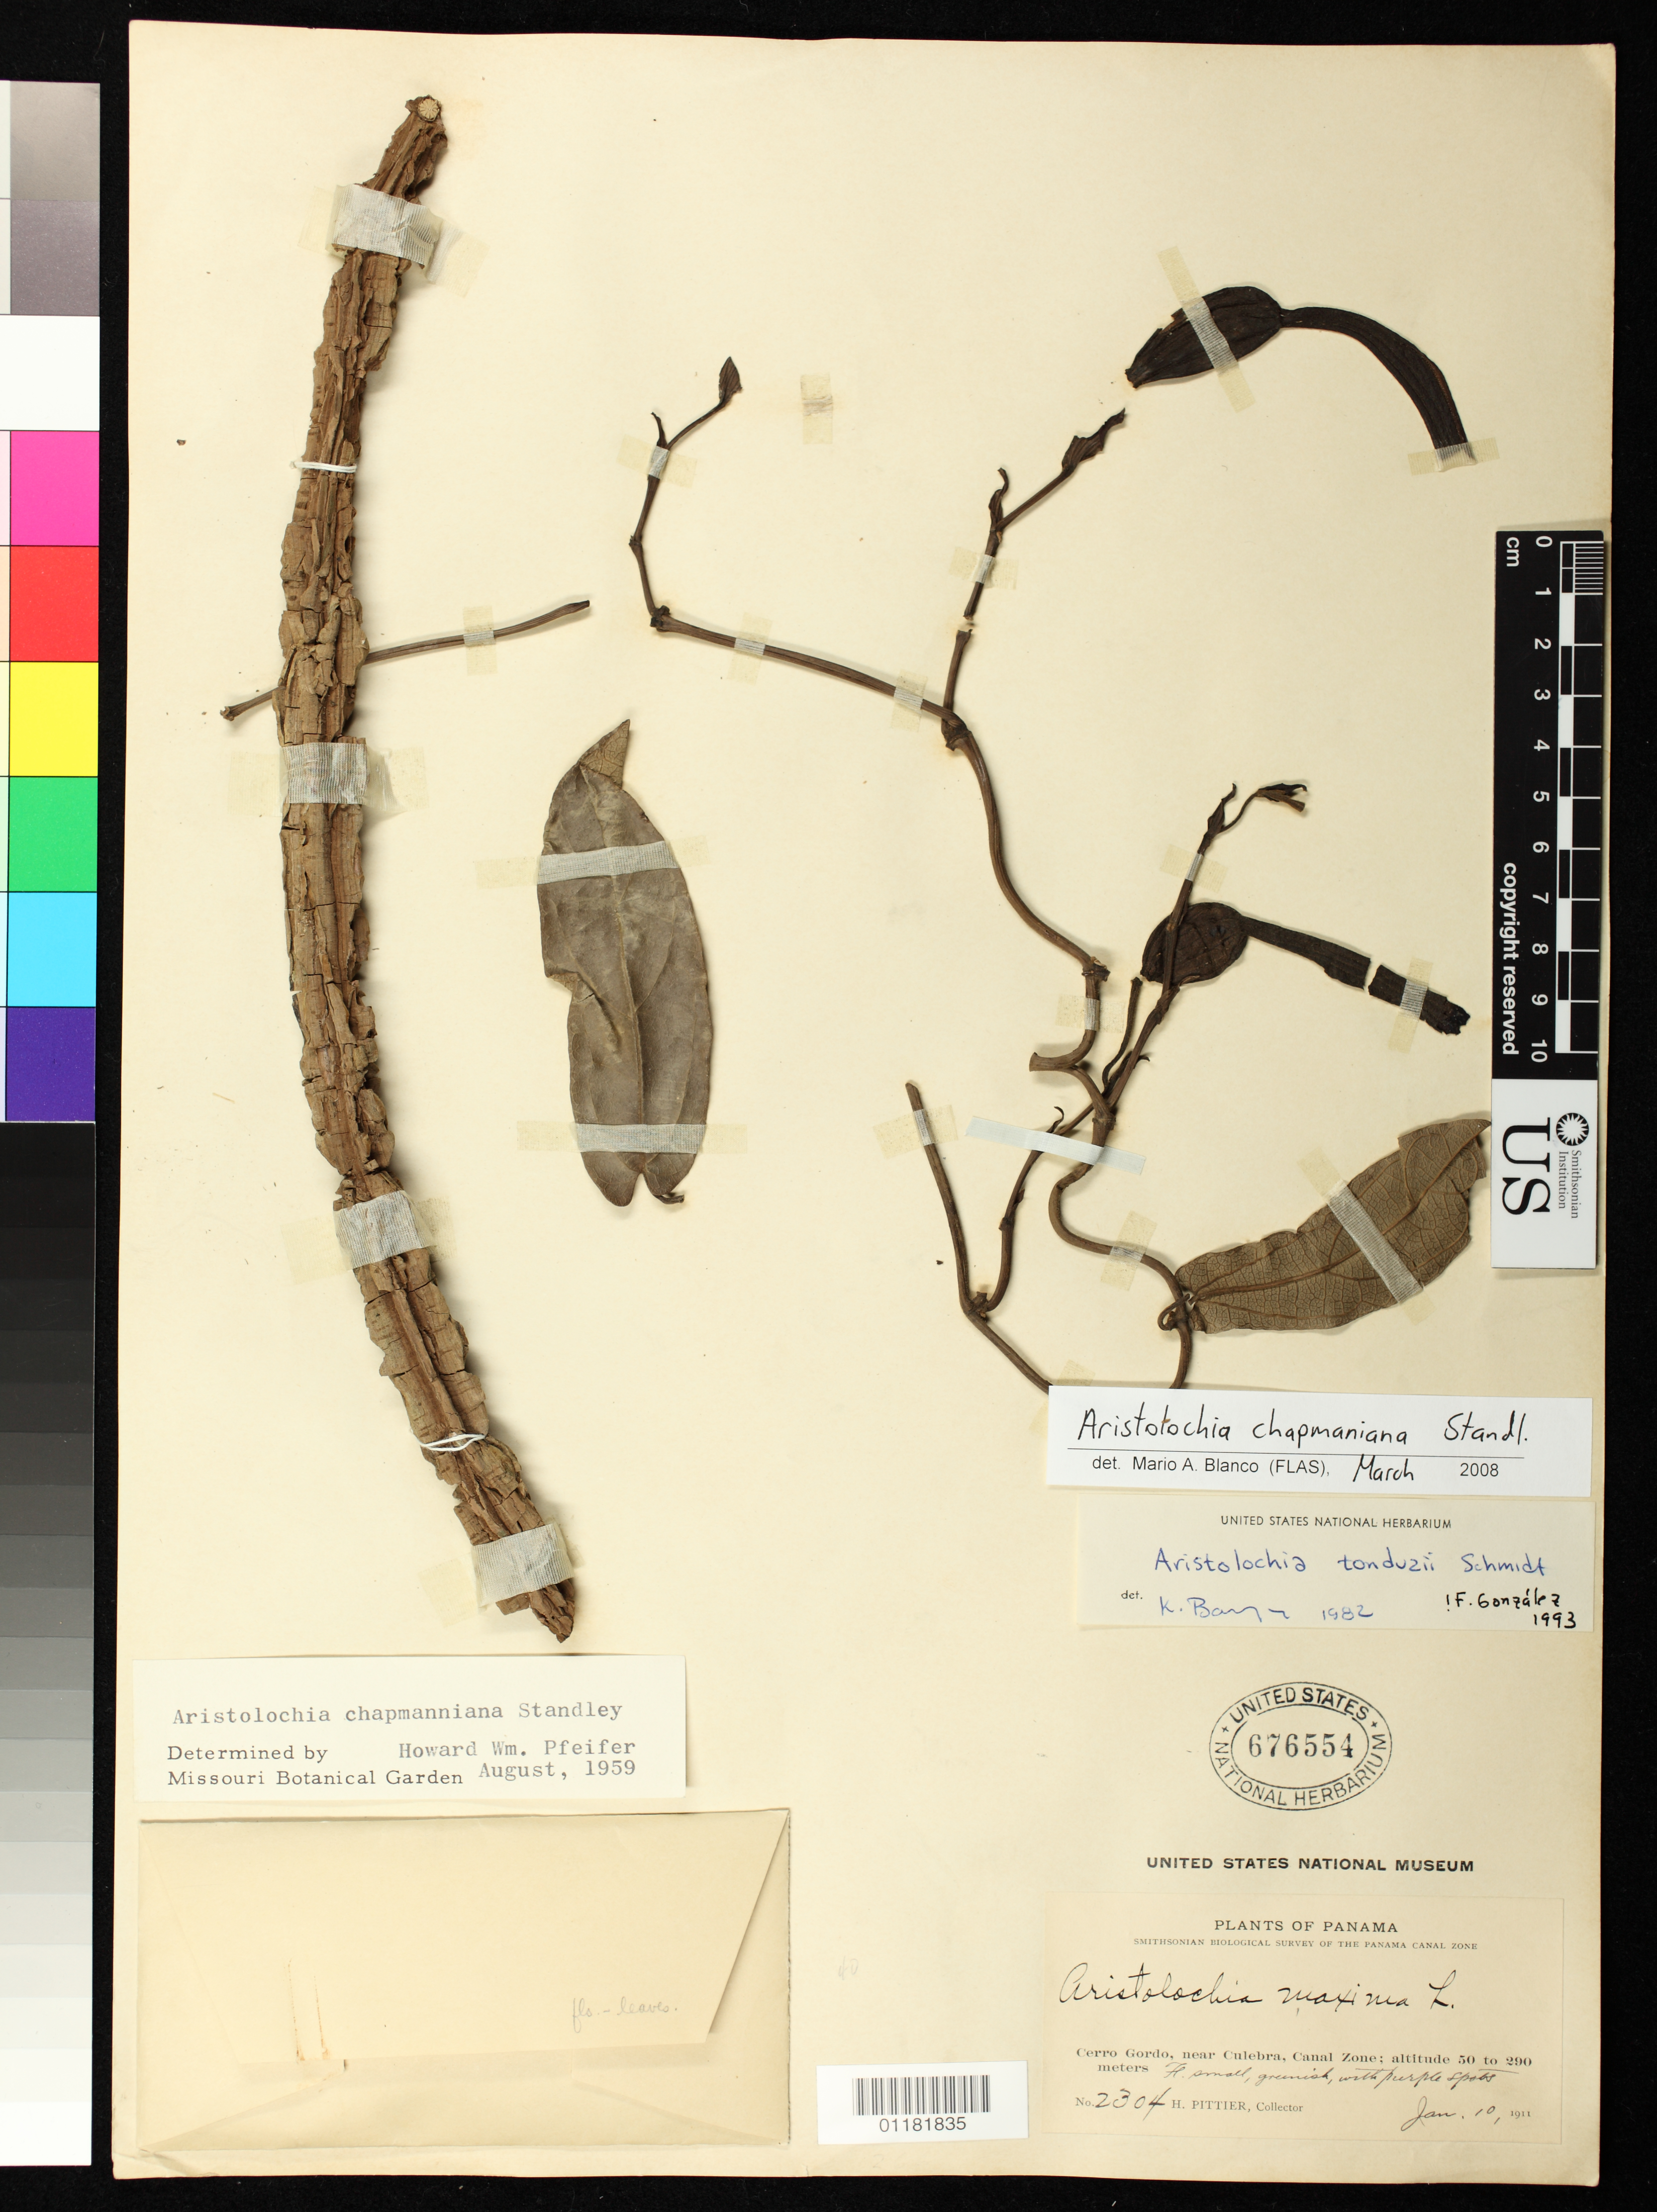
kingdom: Plantae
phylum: Tracheophyta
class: Magnoliopsida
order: Piperales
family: Aristolochiaceae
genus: Aristolochia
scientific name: Aristolochia chapmaniana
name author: Standl.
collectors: H. F. Pittier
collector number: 2304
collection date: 1911-01-10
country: Panama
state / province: Herrera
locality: Cerro Gordo, near Culebra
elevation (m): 50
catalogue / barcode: US 676554